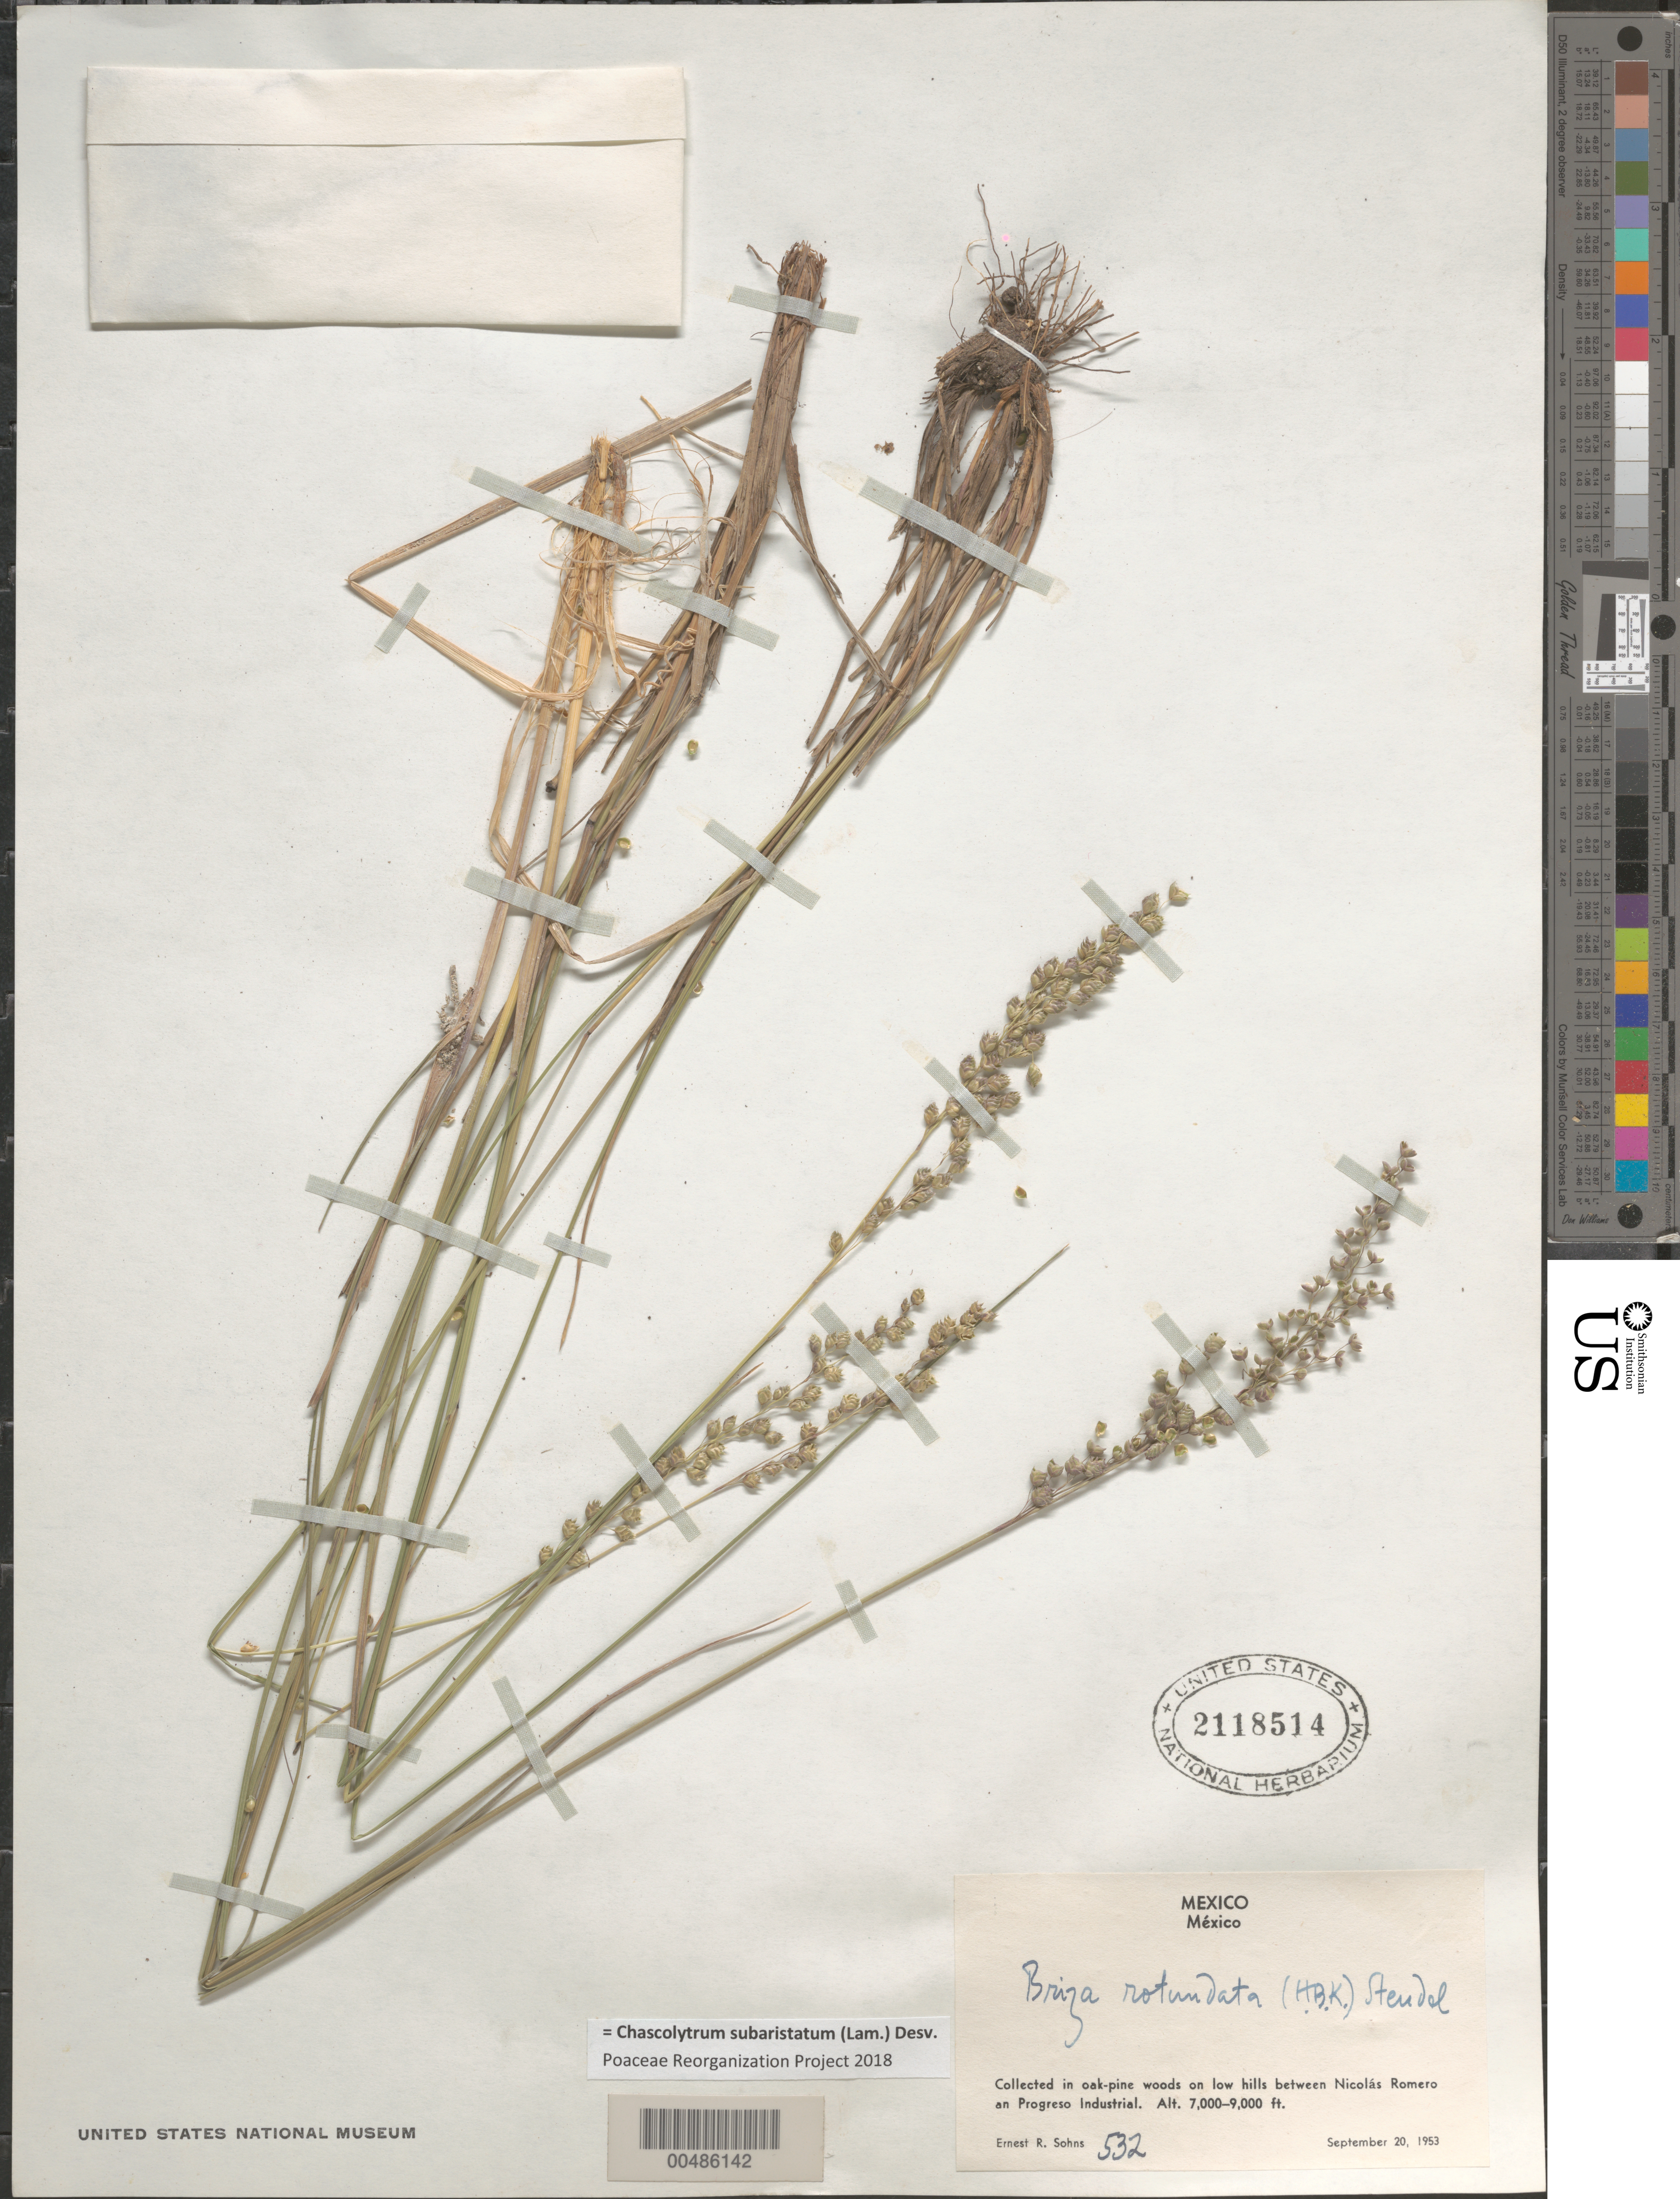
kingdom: Plantae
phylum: Tracheophyta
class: Liliopsida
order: Poales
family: Poaceae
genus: Chascolytrum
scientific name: Chascolytrum rotundata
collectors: E. R. Sohns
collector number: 532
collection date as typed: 20 Sep 1953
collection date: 1953-09-20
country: Mexico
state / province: México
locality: Between Nicolás Romero & Progreso Industrial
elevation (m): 2134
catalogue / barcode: US 2118514